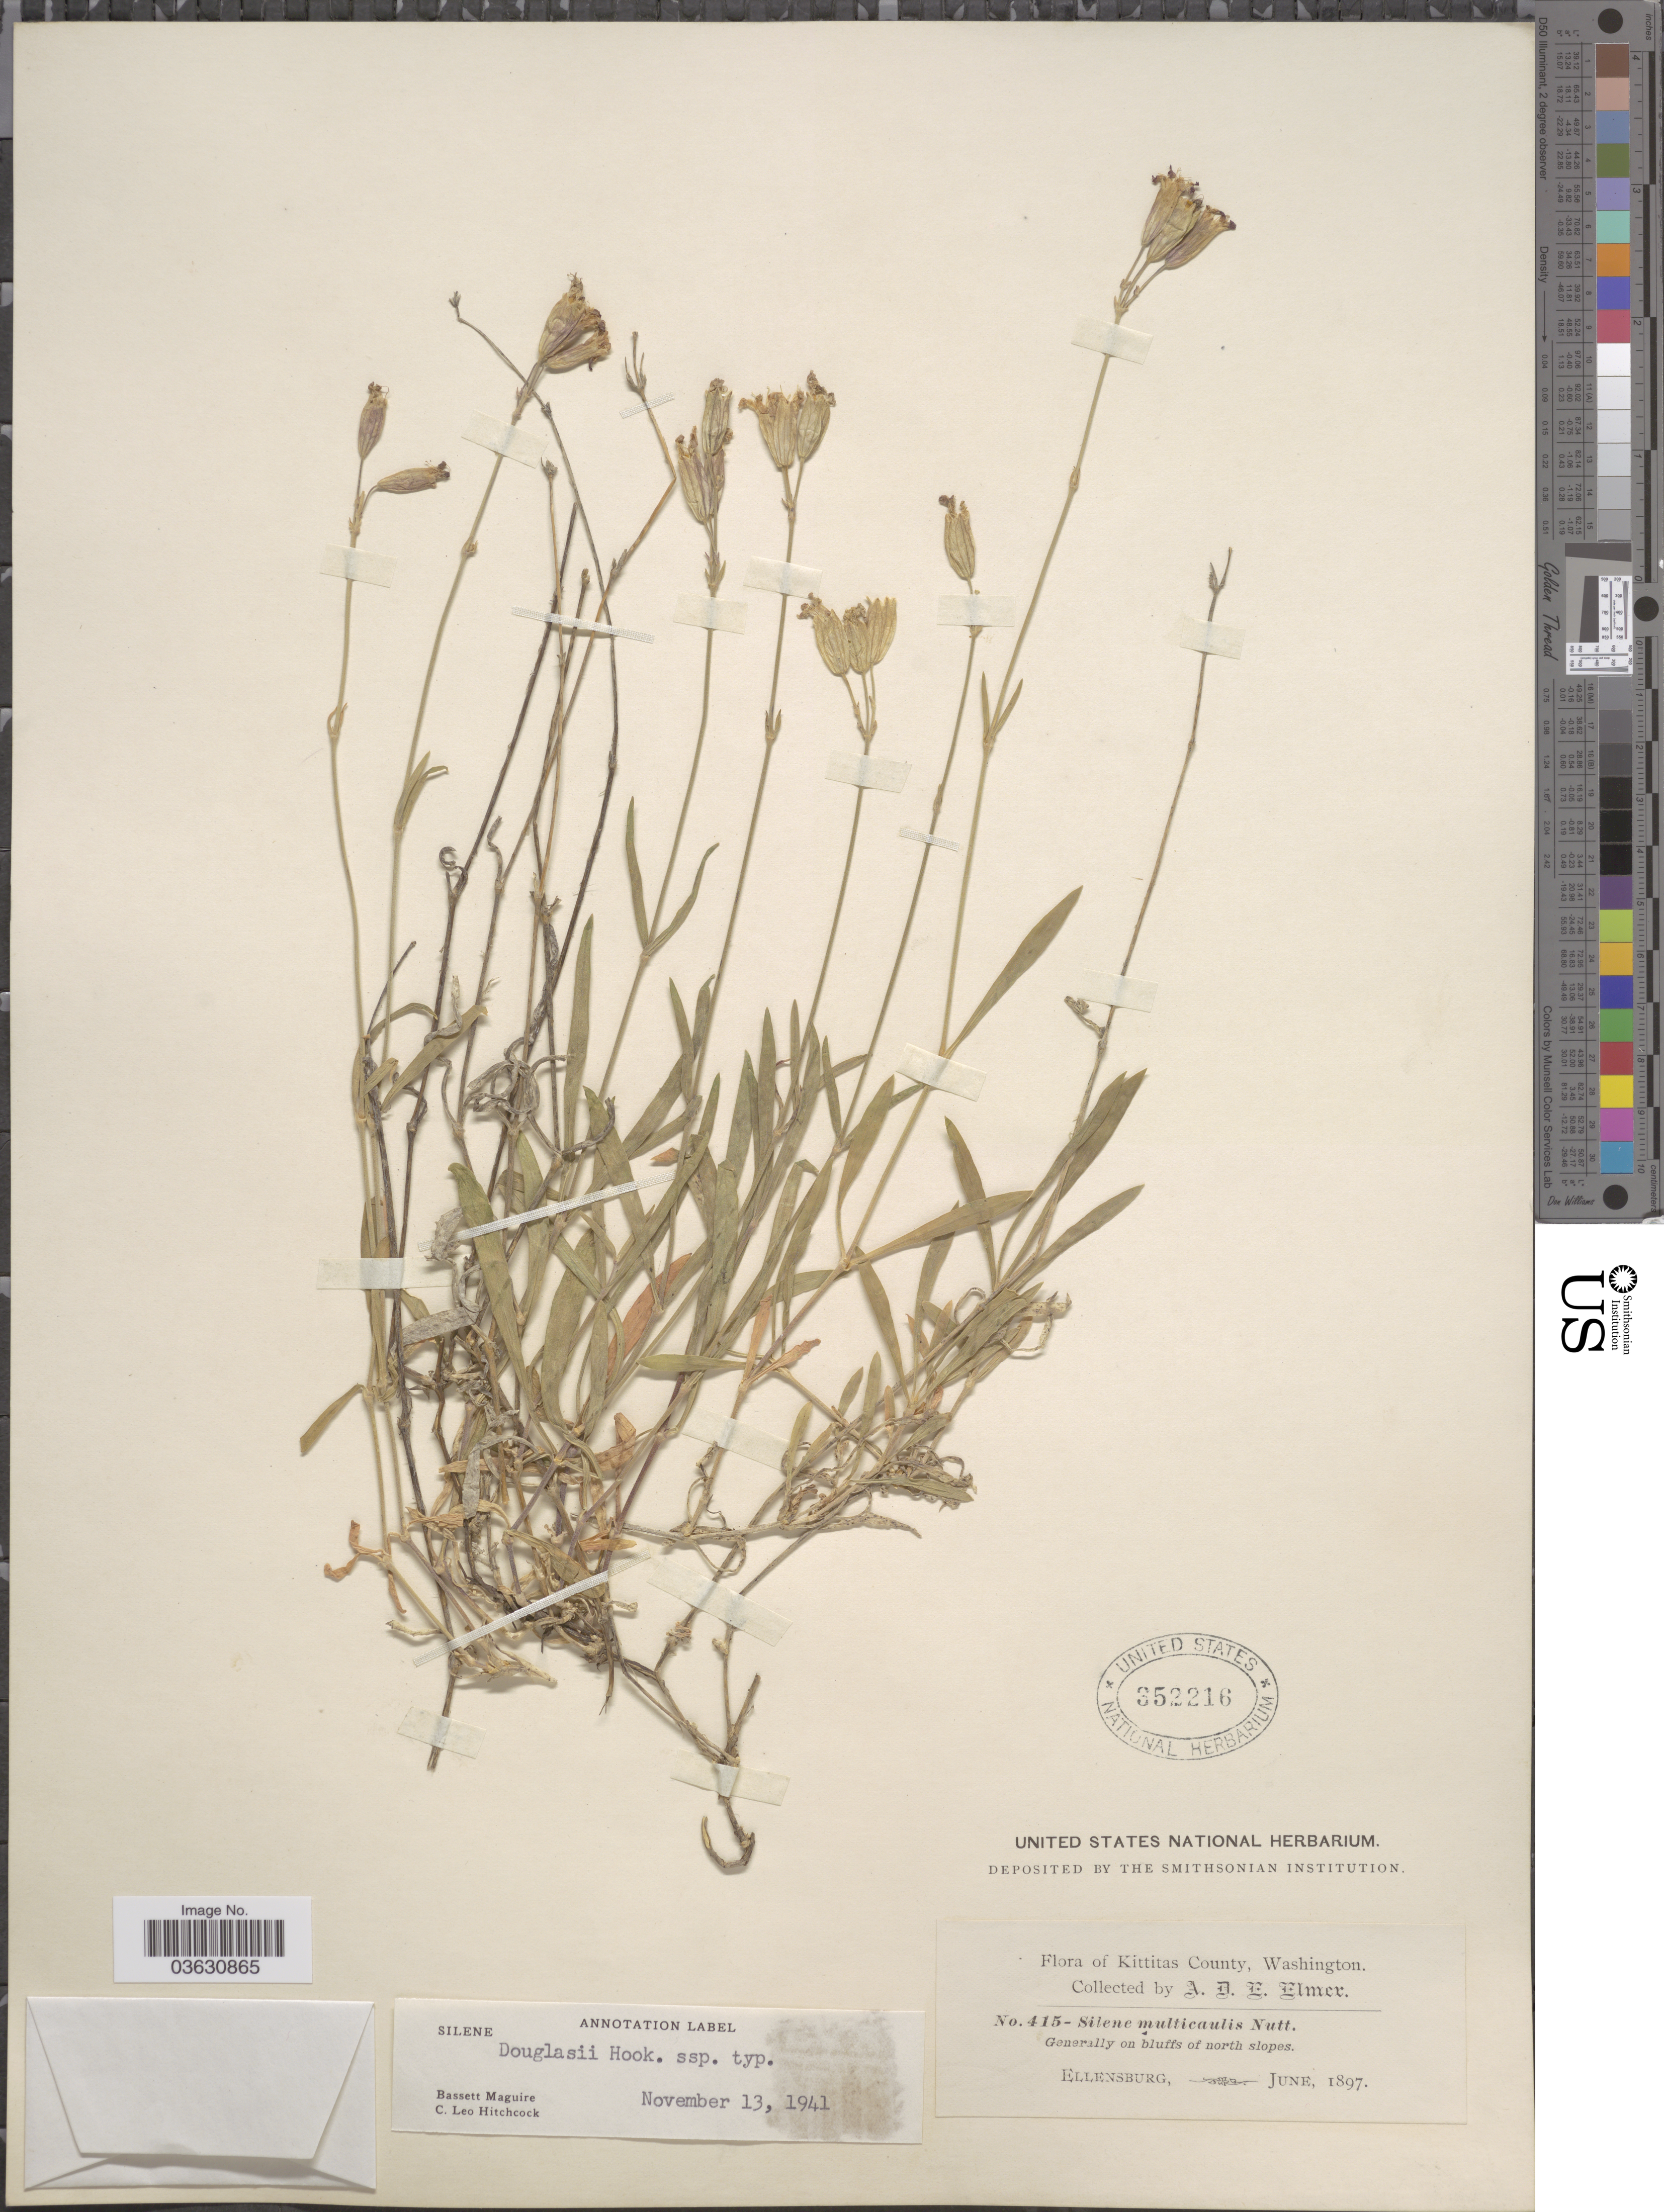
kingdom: Plantae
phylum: Tracheophyta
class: Magnoliopsida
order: Caryophyllales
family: Caryophyllaceae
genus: Silene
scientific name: Silene douglasii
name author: Hook.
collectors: A. D. E. Elmer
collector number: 415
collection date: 1897-06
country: United States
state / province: Washington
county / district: Kittitas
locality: Kittitas County. Generally on bluffs of north slopes. Ellensburg.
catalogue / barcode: US 352216